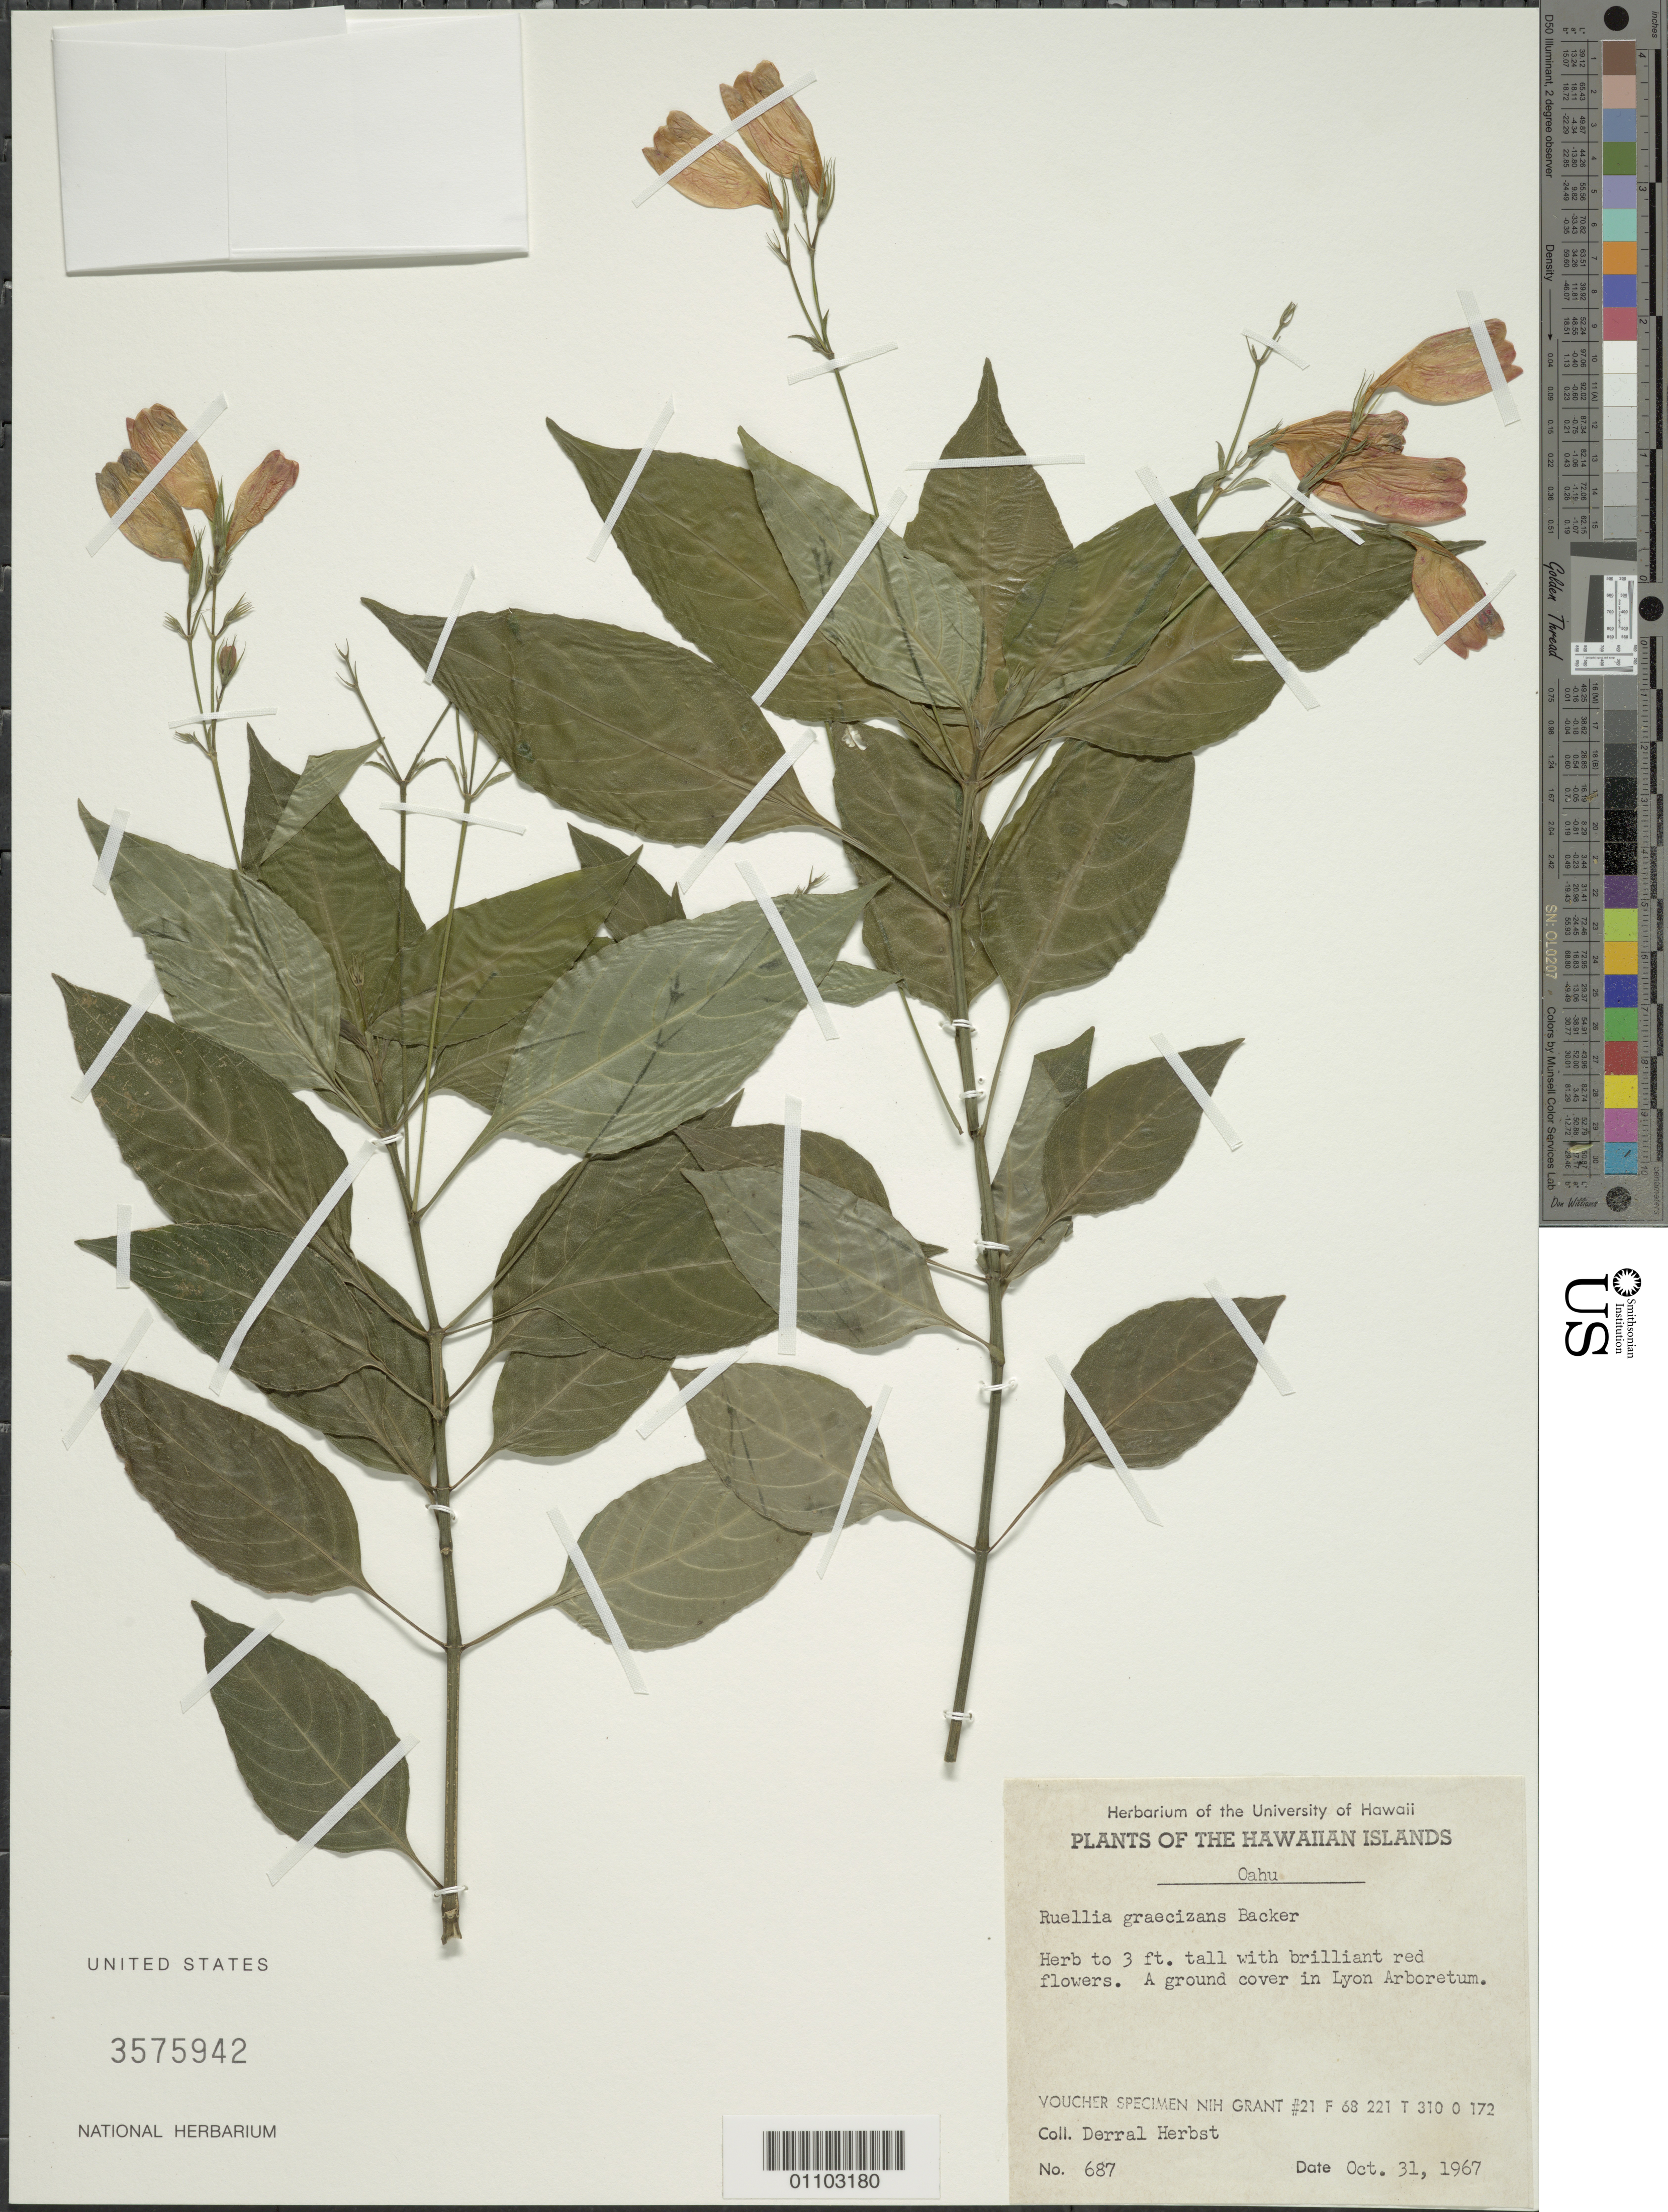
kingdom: Plantae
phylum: Tracheophyta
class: Magnoliopsida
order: Lamiales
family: Acanthaceae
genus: Ruellia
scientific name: Ruellia graecizans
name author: Backer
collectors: D. R. Herbst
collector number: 687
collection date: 1967-10-31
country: United States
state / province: Hawaii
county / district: Honolulu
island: Oahu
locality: Lyon Arboretum, 6-14-1.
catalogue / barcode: US 3575942